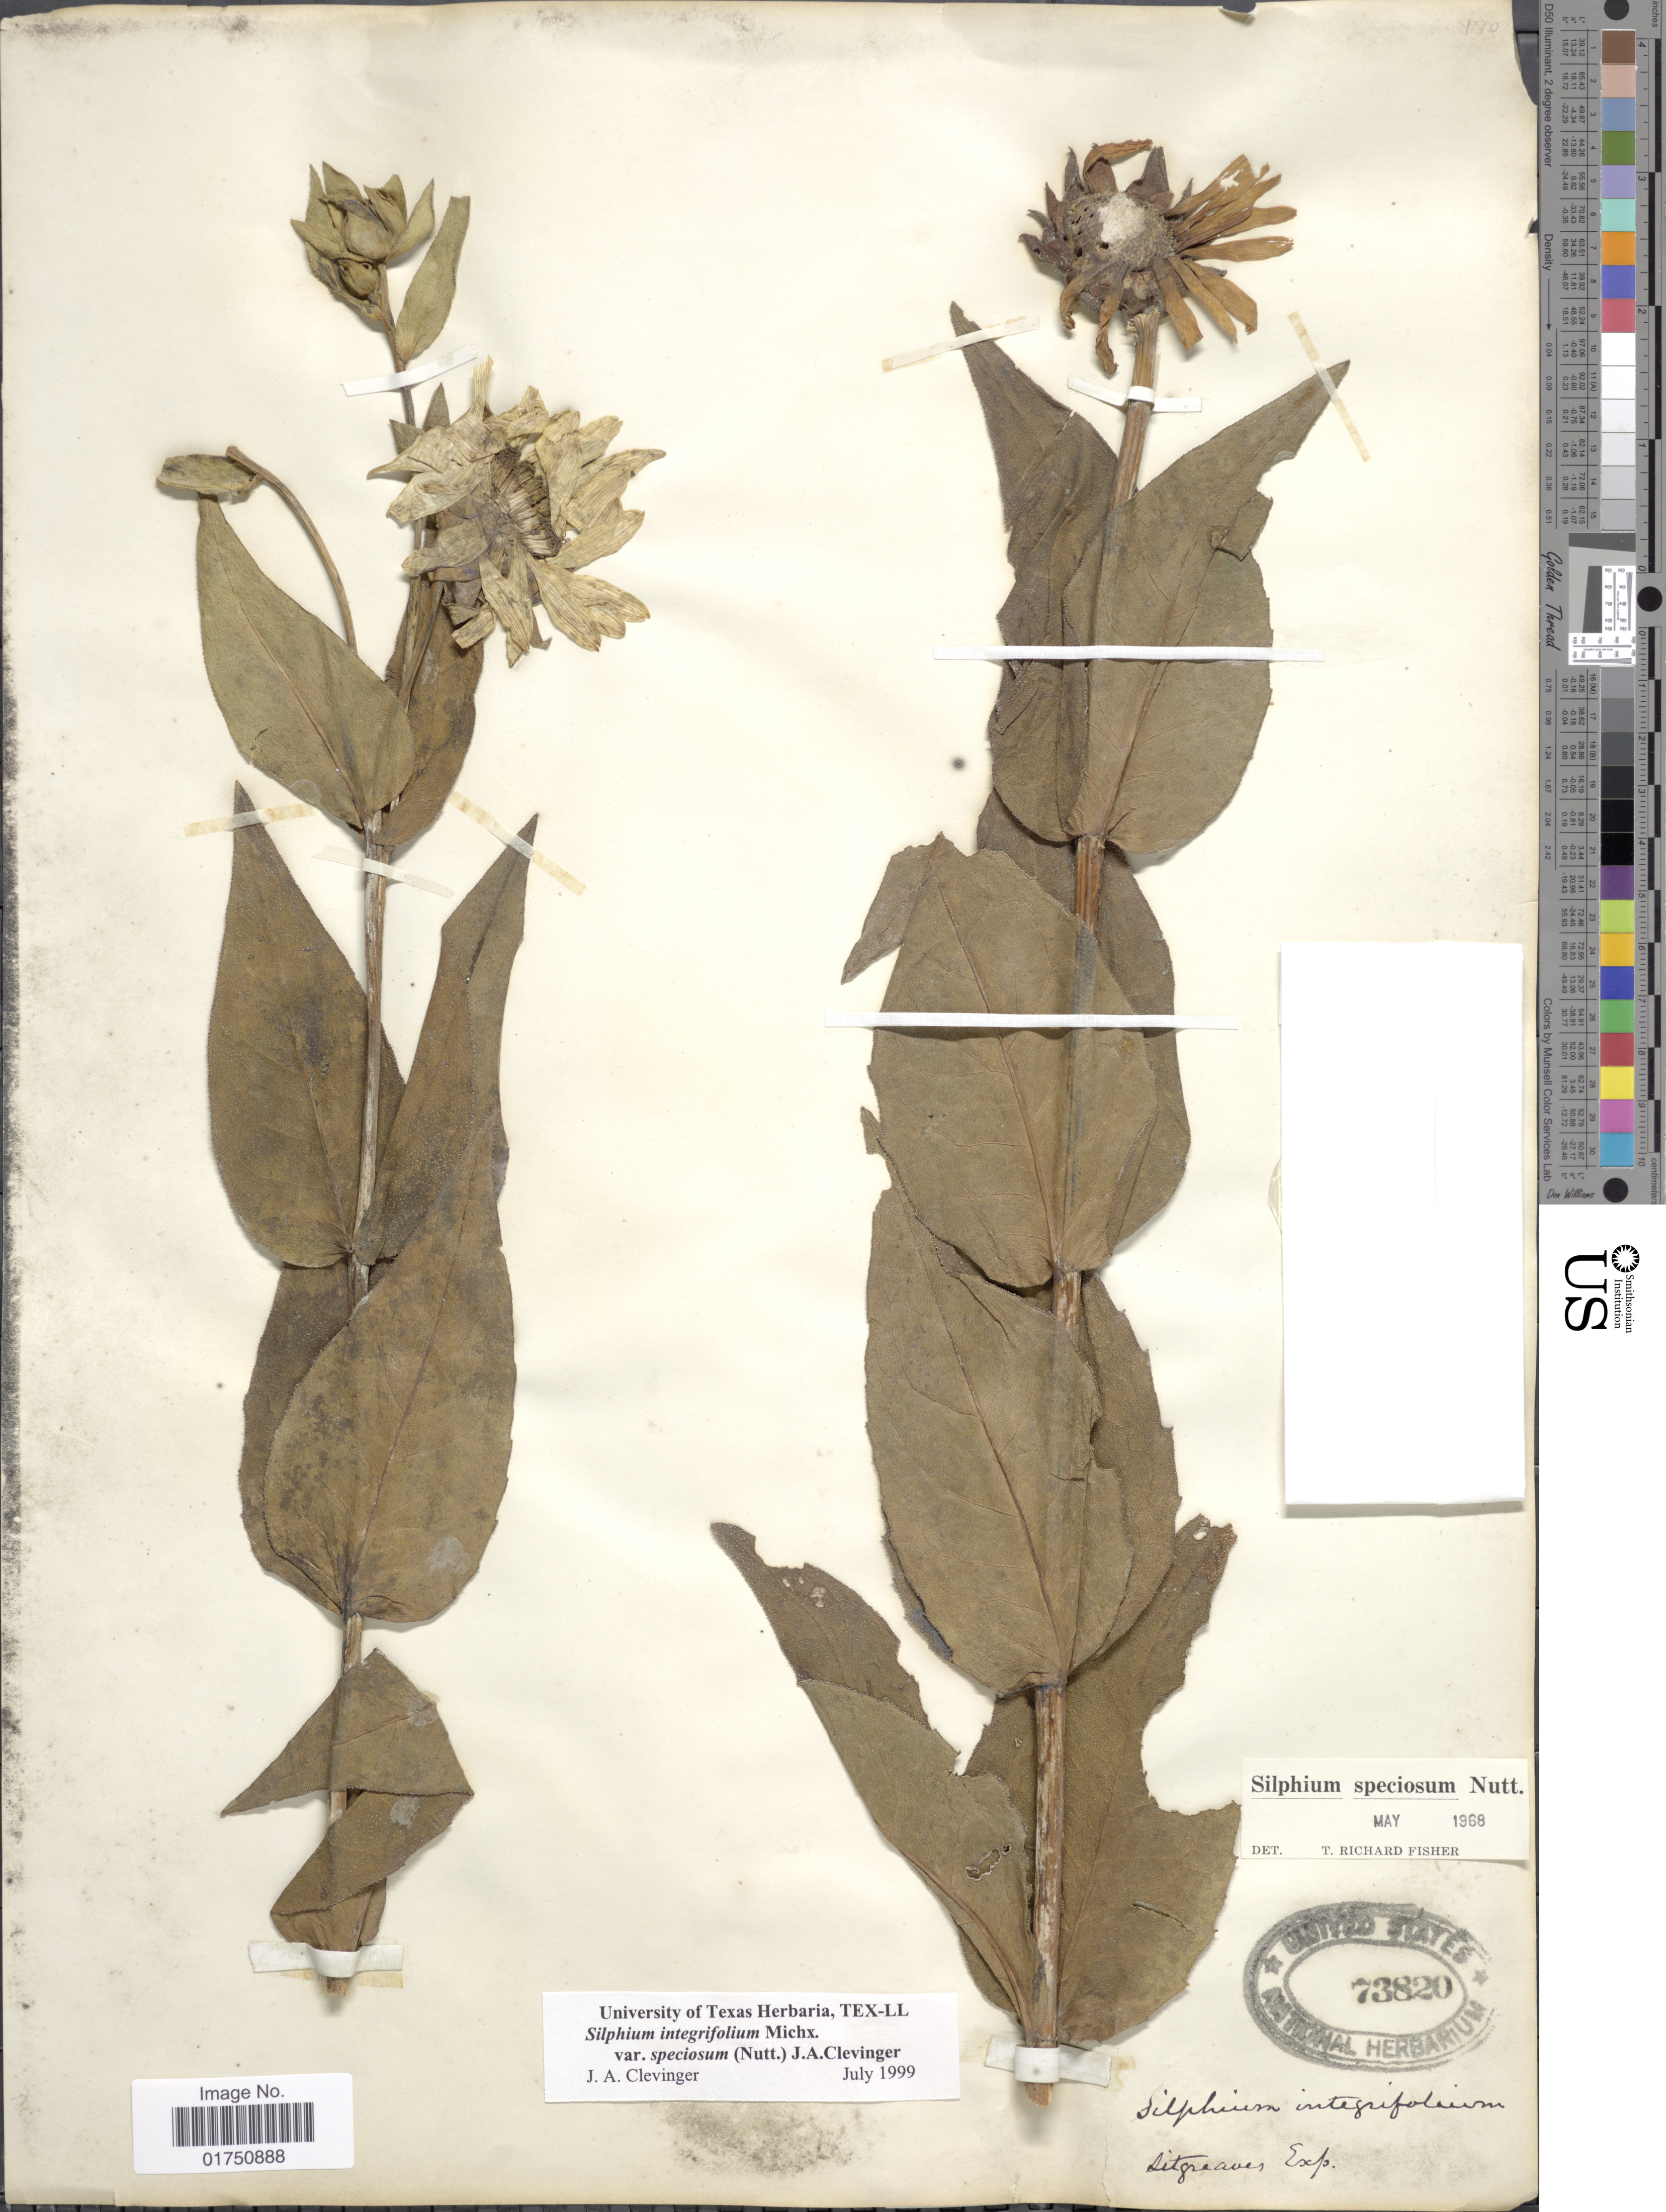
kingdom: Plantae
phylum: Tracheophyta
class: Magnoliopsida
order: Asterales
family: Asteraceae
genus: Silphium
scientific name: Silphium speciosum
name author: Nutt.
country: United States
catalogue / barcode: US 73820